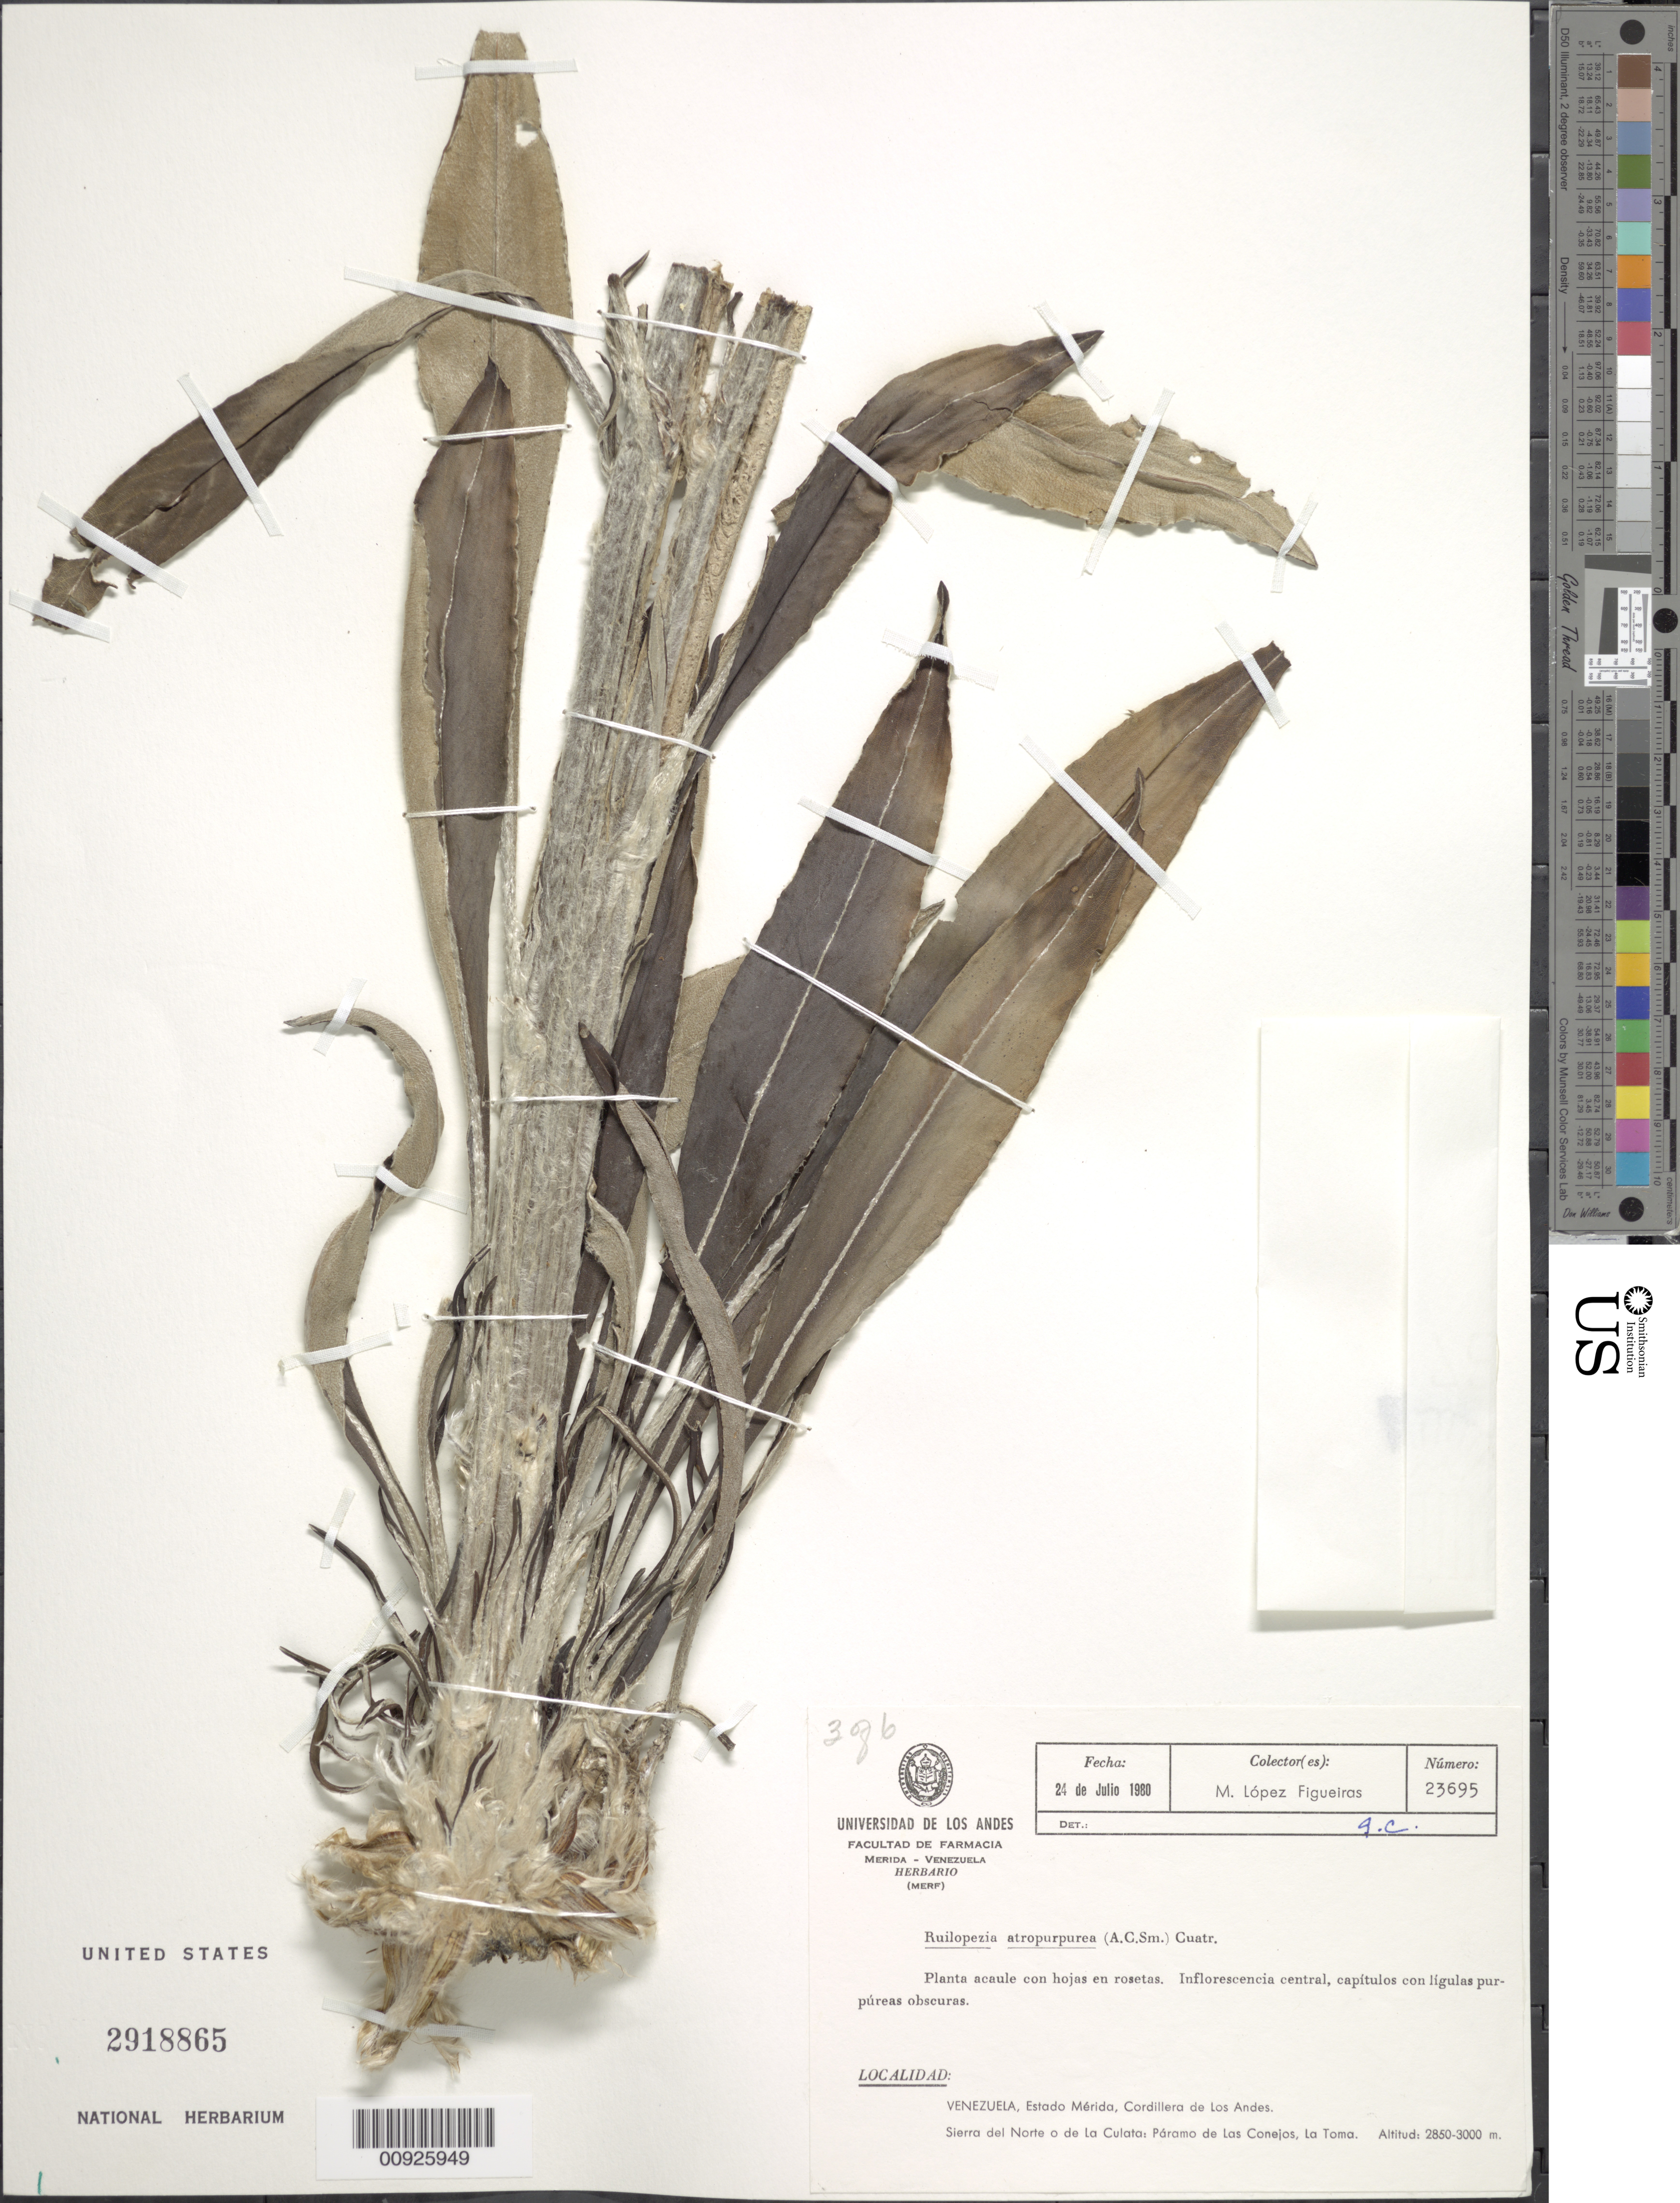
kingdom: Plantae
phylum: Tracheophyta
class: Magnoliopsida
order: Asterales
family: Asteraceae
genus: Ruilopezia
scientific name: Ruilopezia atropurpurea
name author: (A.C. Sm.) Cuatrec.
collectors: M. López Figueiras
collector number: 23695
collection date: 1980-07-24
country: Venezuela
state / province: Mérida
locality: Sierra del Norte o de la Culata; Páramo de los Conejos, La Toma.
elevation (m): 2850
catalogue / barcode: US 2918865